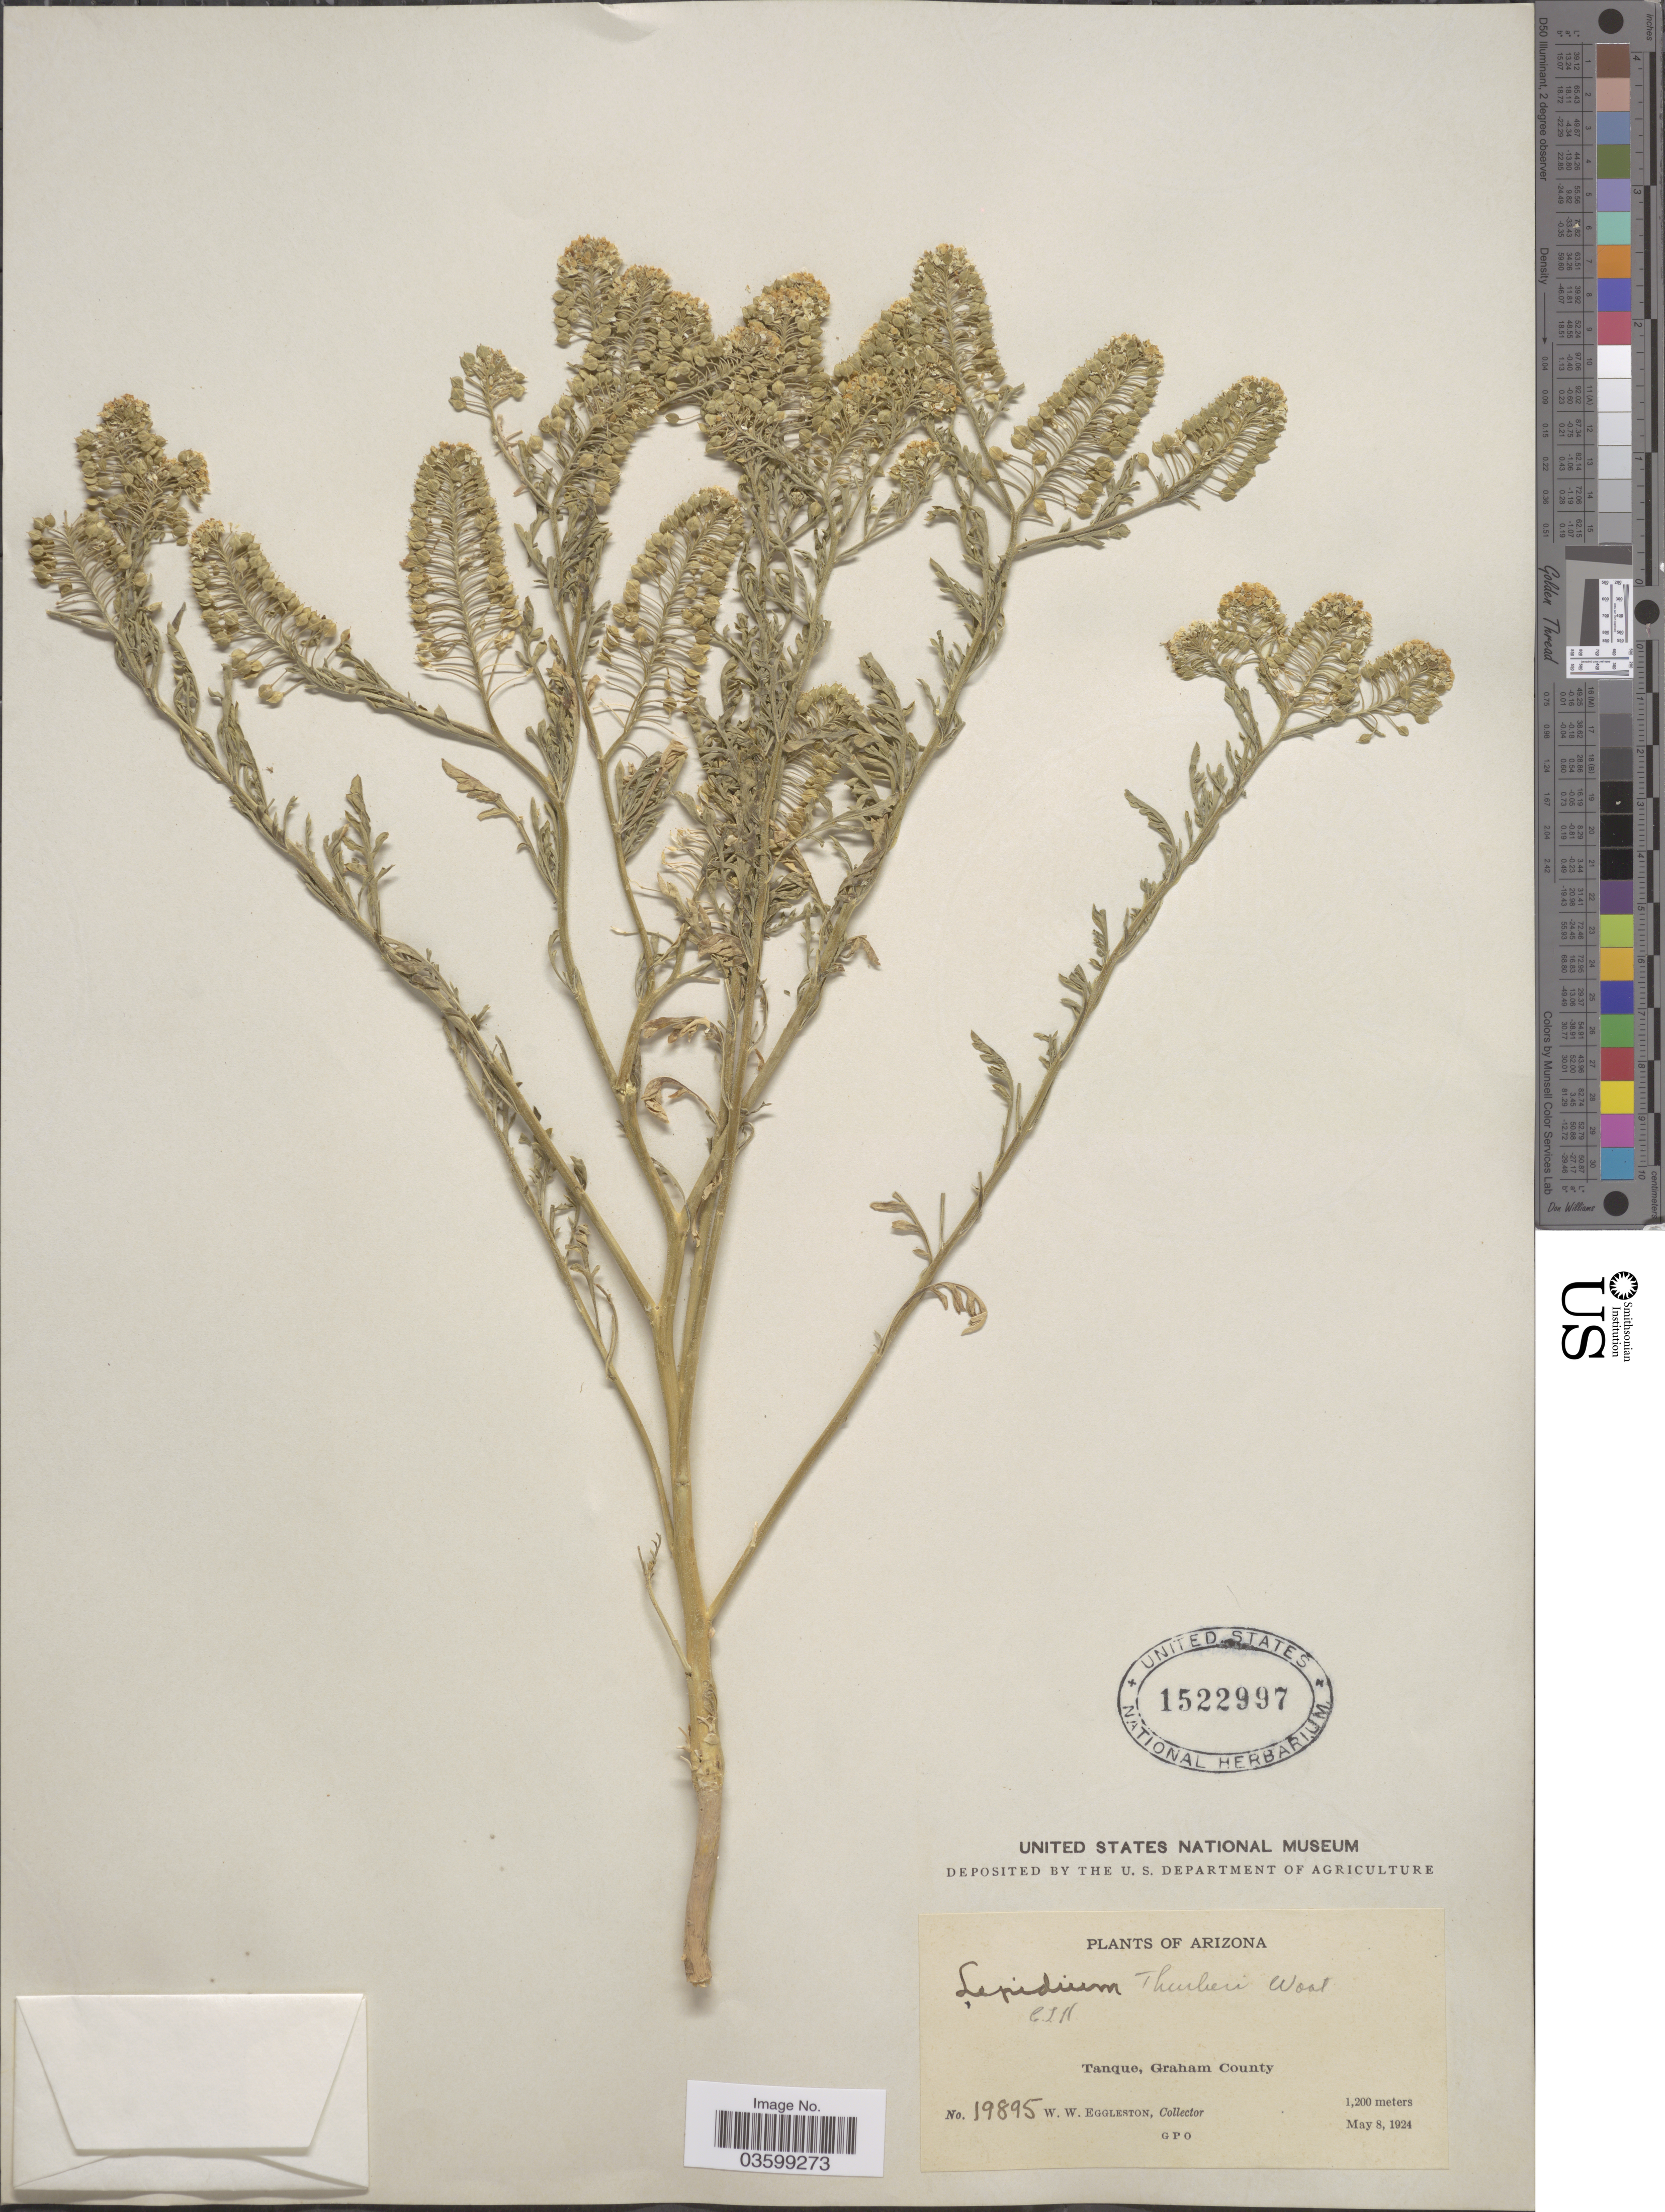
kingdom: Plantae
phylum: Tracheophyta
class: Magnoliopsida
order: Brassicales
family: Brassicaceae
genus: Lepidium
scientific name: Lepidium thurberi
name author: Wooton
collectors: W. W. Eggleston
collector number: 19895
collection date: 1924-05-08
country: United States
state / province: Arizona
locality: Tanque, Graham County.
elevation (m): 1200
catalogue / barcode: US 1522997